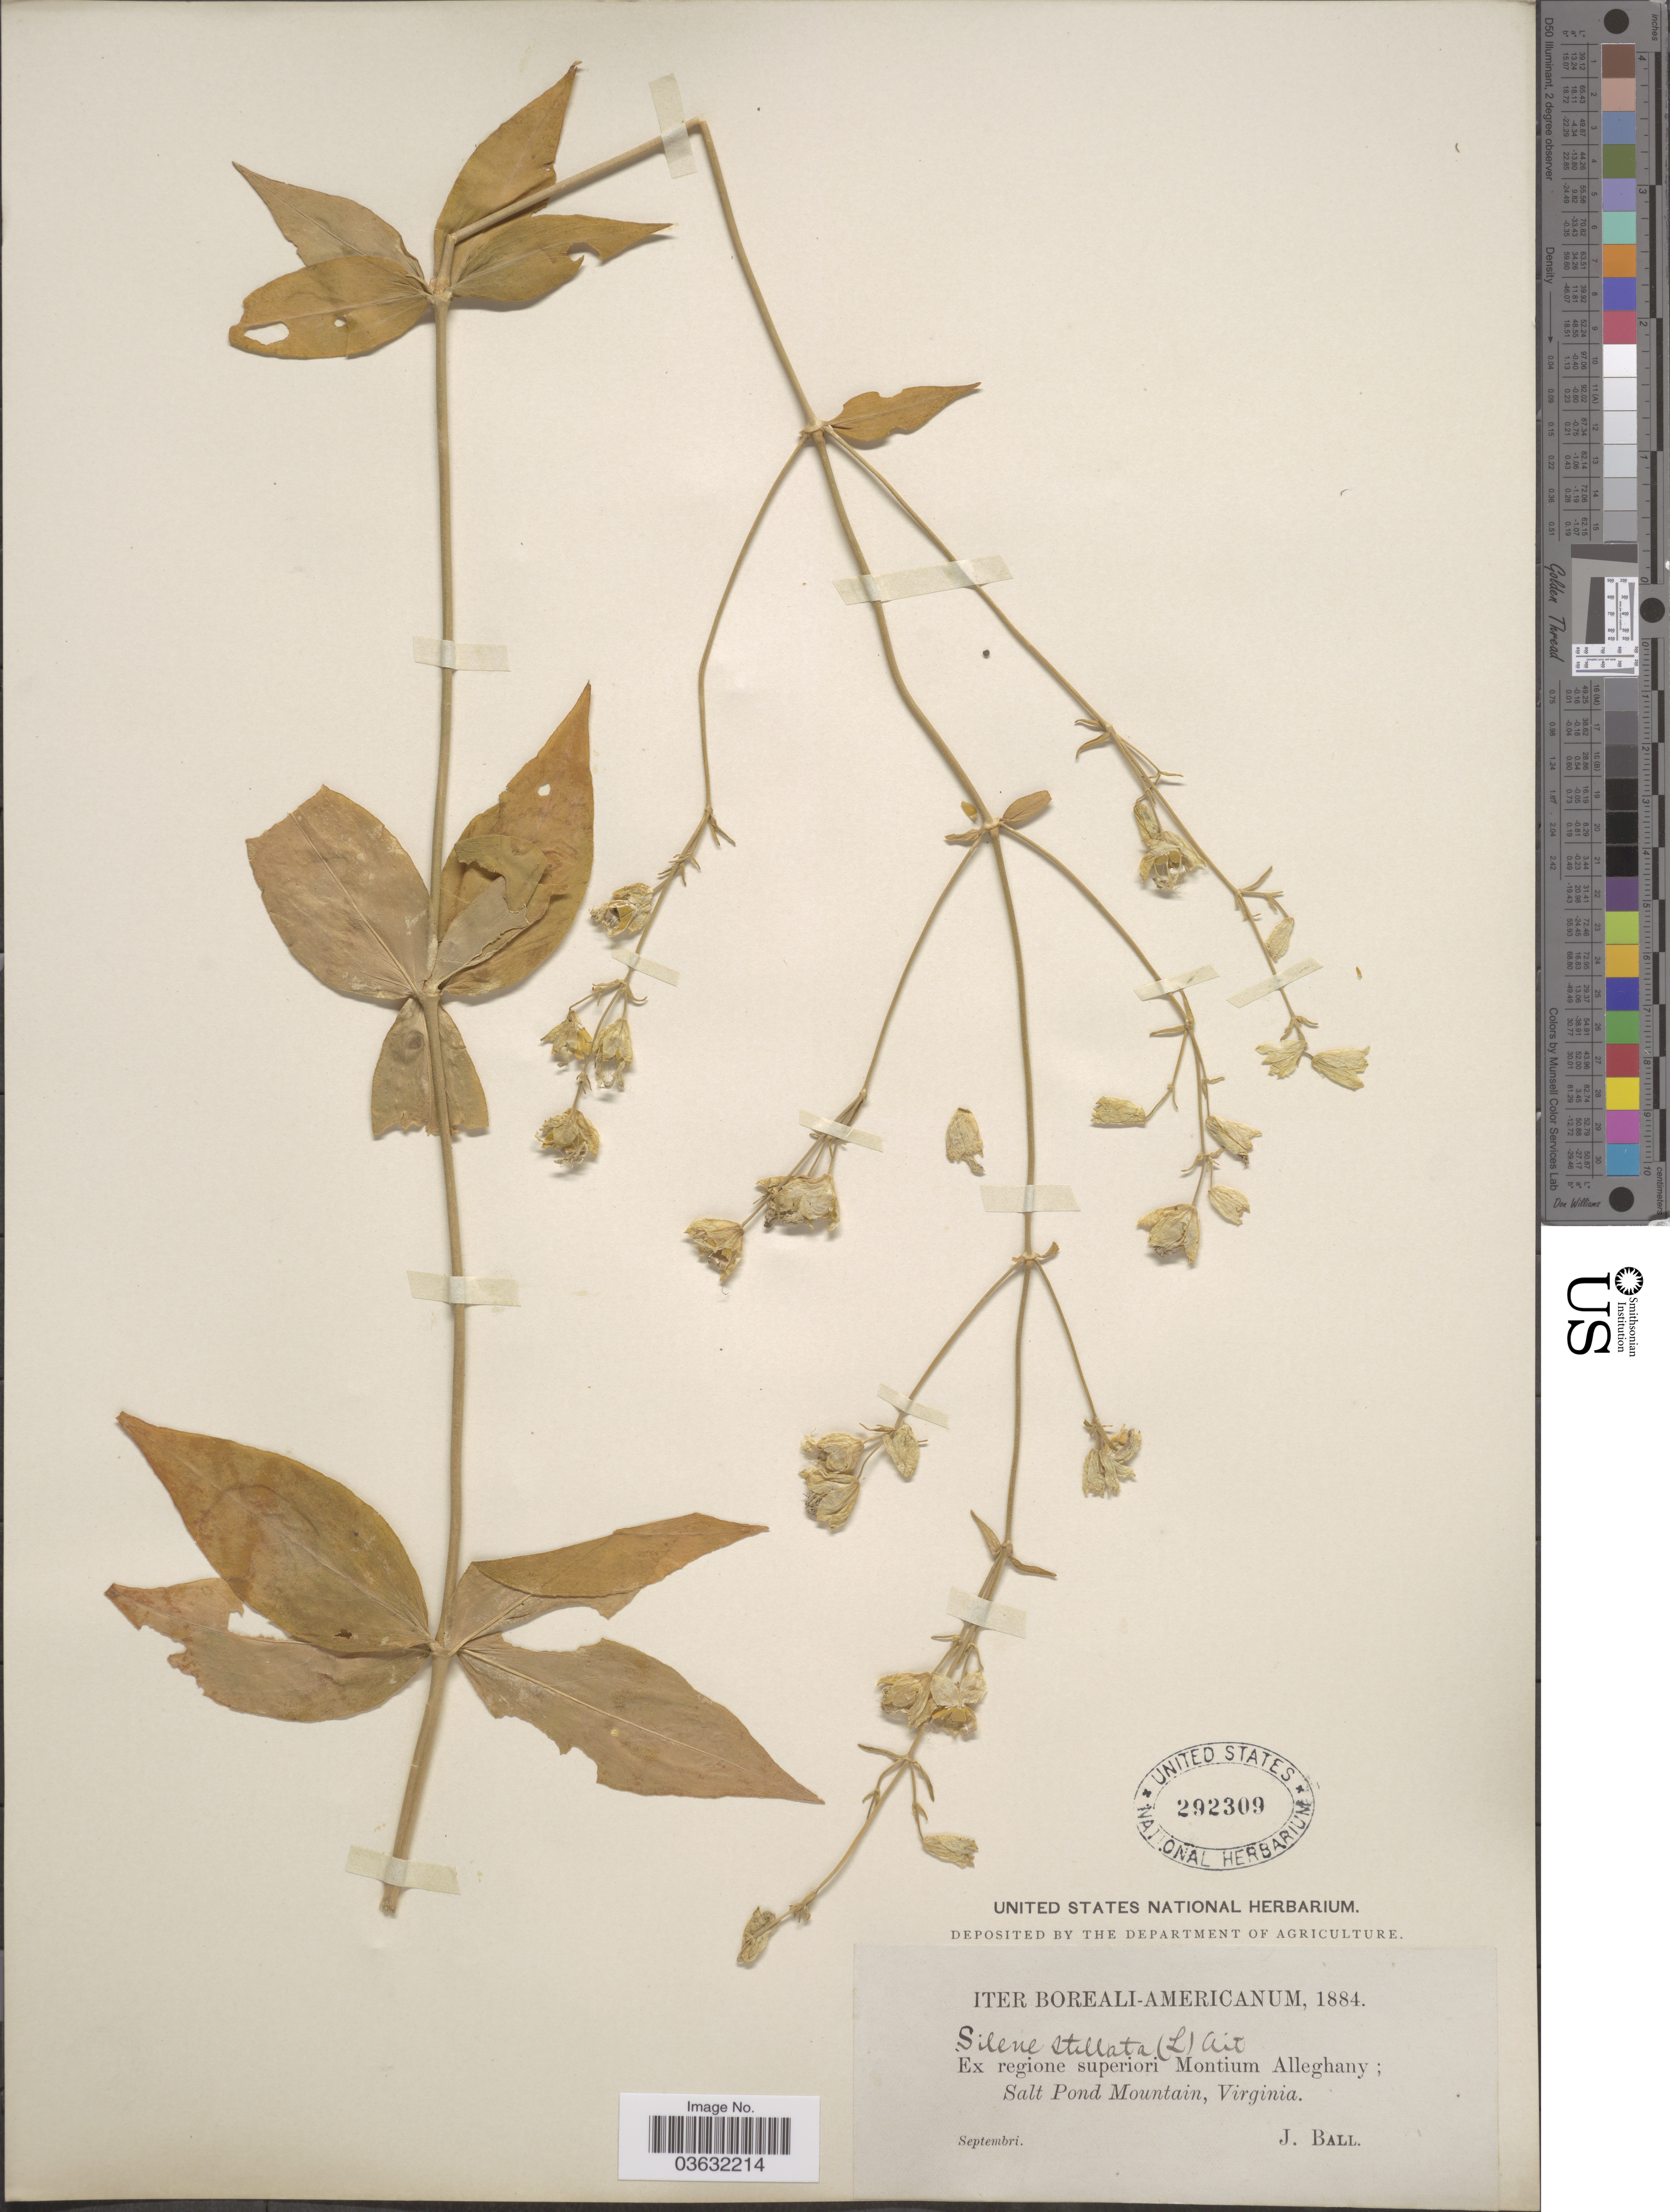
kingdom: Plantae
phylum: Tracheophyta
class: Magnoliopsida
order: Caryophyllales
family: Caryophyllaceae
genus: Silene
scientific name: Silene stellata var. stellata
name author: (L.) Coyte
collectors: J. Ball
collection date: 1884-09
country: United States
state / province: Virginia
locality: Iter Boreali-Americanum. Ex regione superiori Montium Alleghany; Salt Pond Mountain.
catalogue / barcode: US 292309